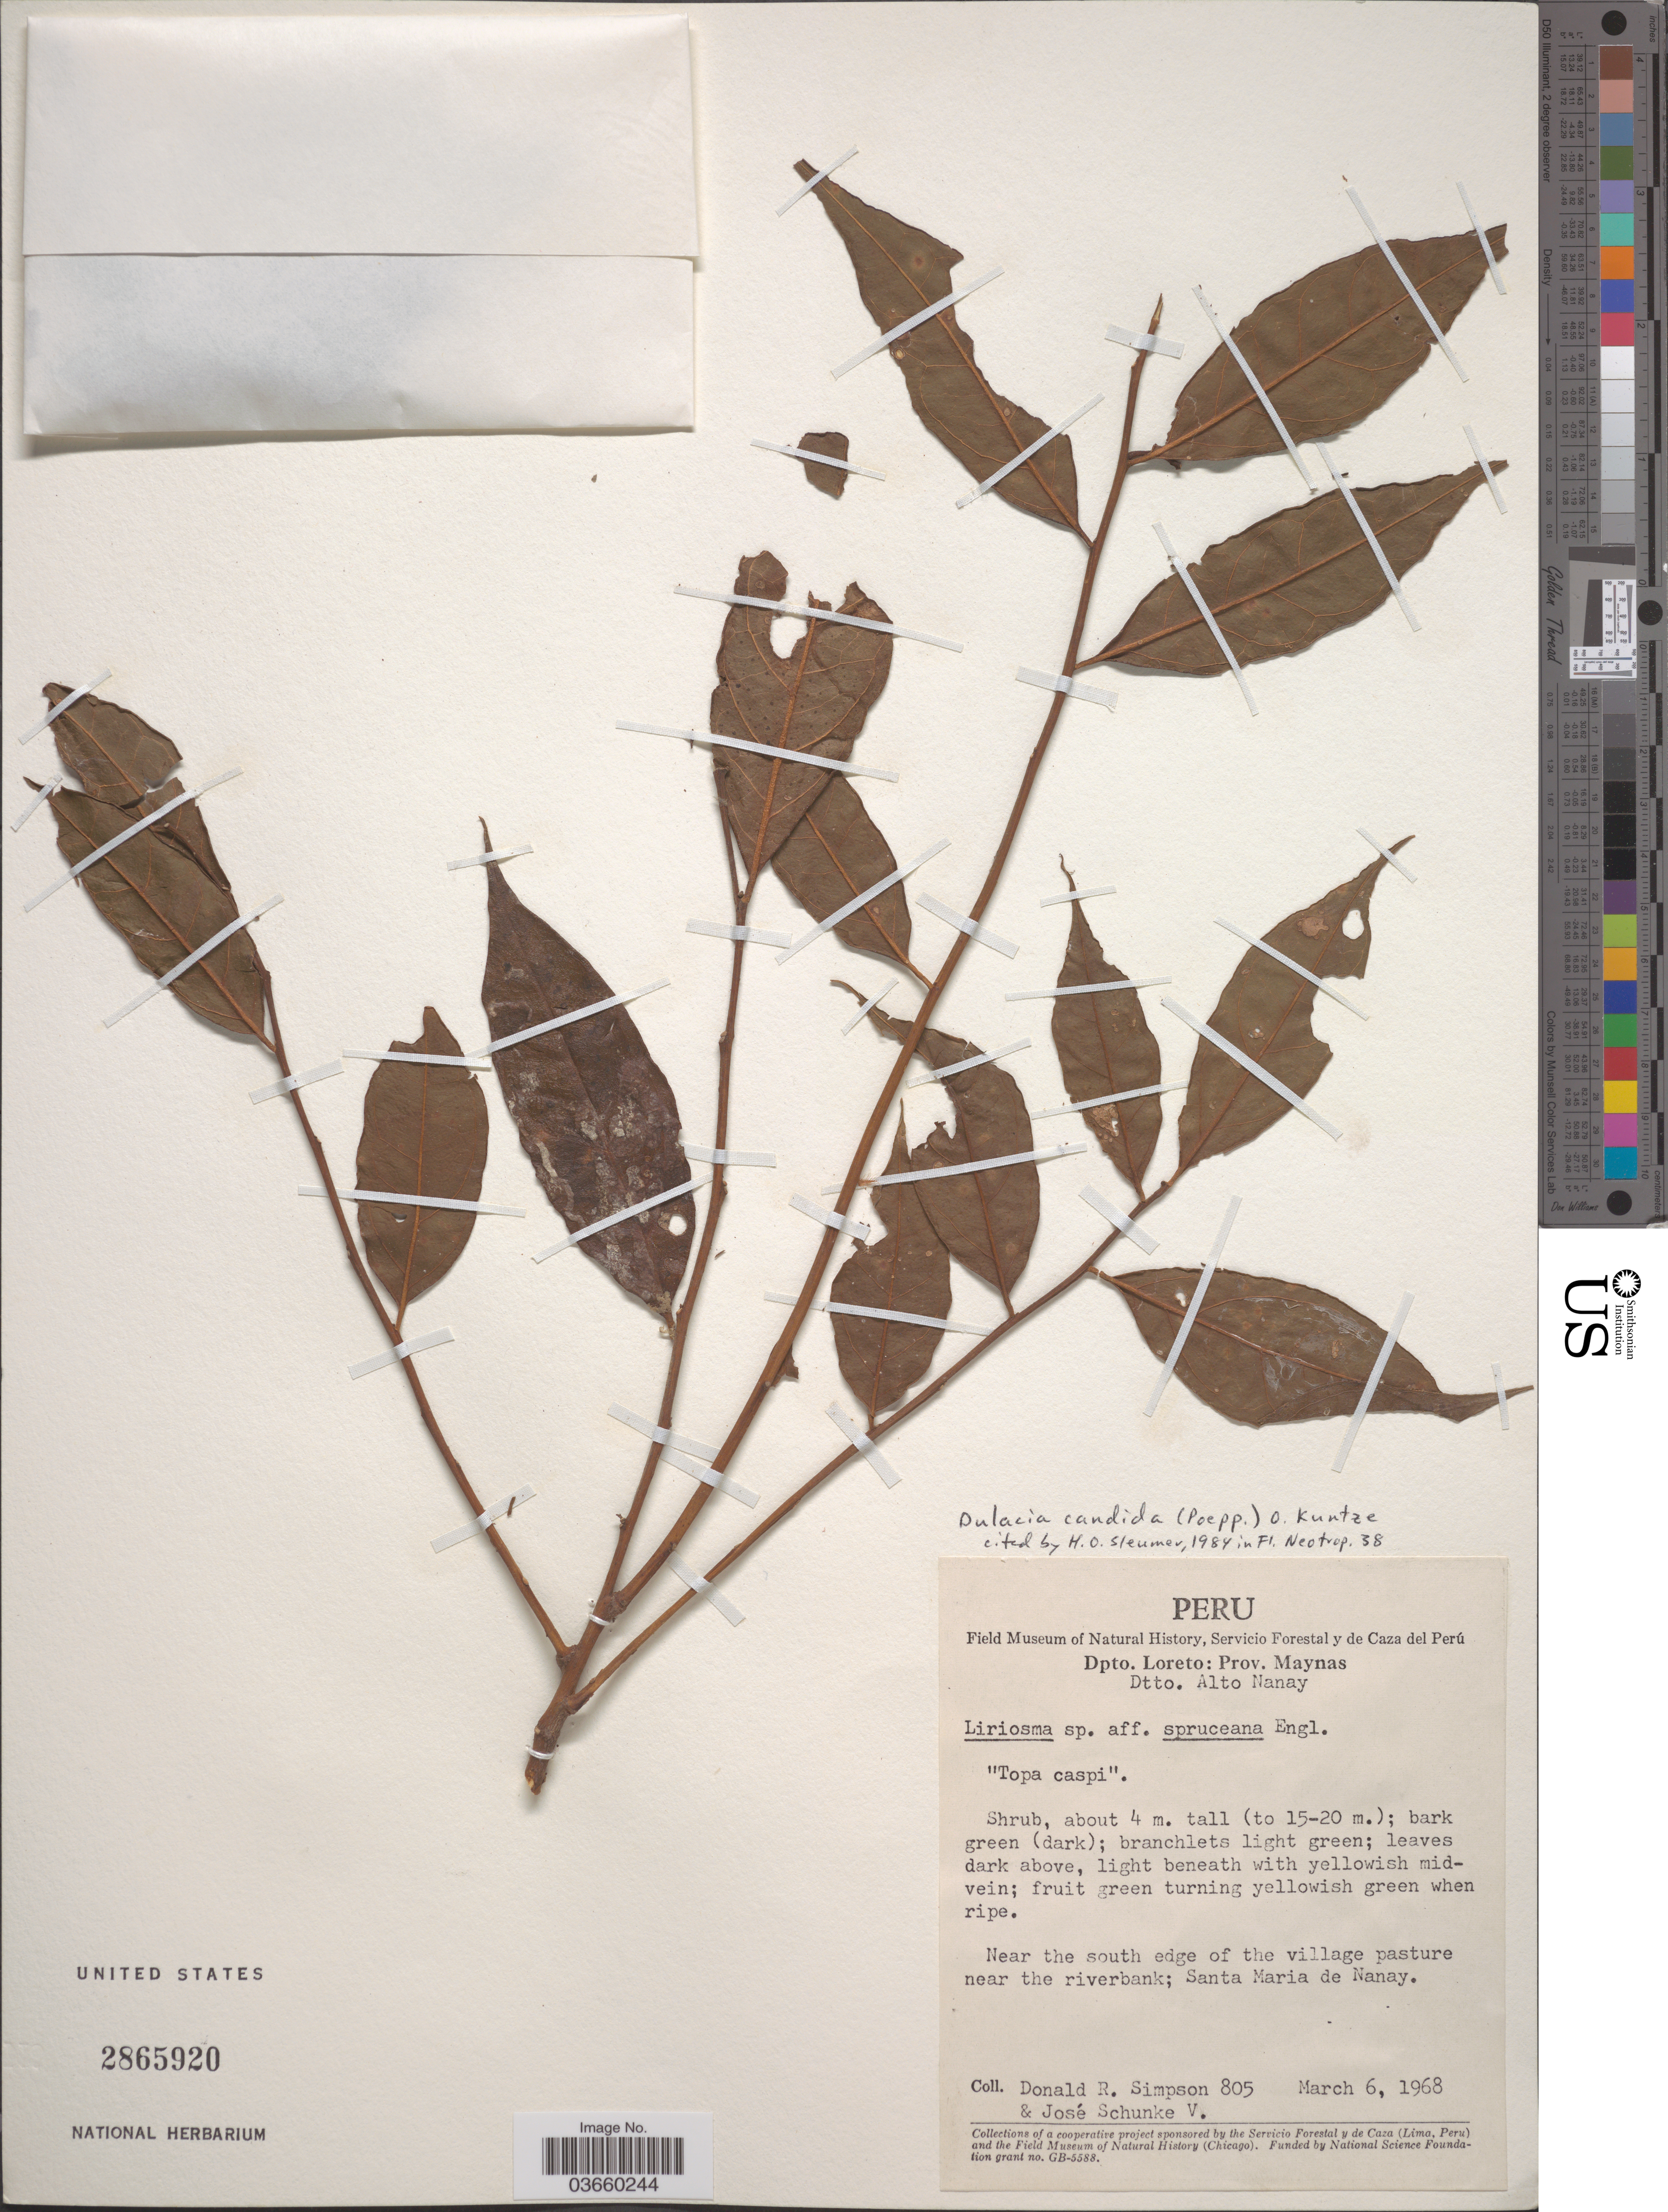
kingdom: Plantae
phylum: Tracheophyta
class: Magnoliopsida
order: Santalales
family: Olacaceae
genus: Dulacia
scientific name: Dulacia candida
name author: (Poepp.) Kuntze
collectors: D. R. Simpson & J. Schunke Vigo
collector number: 805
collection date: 1968-03-06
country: Peru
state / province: Loreto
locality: Dptp. Loreto: Prov. Maynas. Dtto. Alto Nanay. Near the south edge of the village pasture near the riverbank; Santa Maria de Nanay.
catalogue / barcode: US 2865920